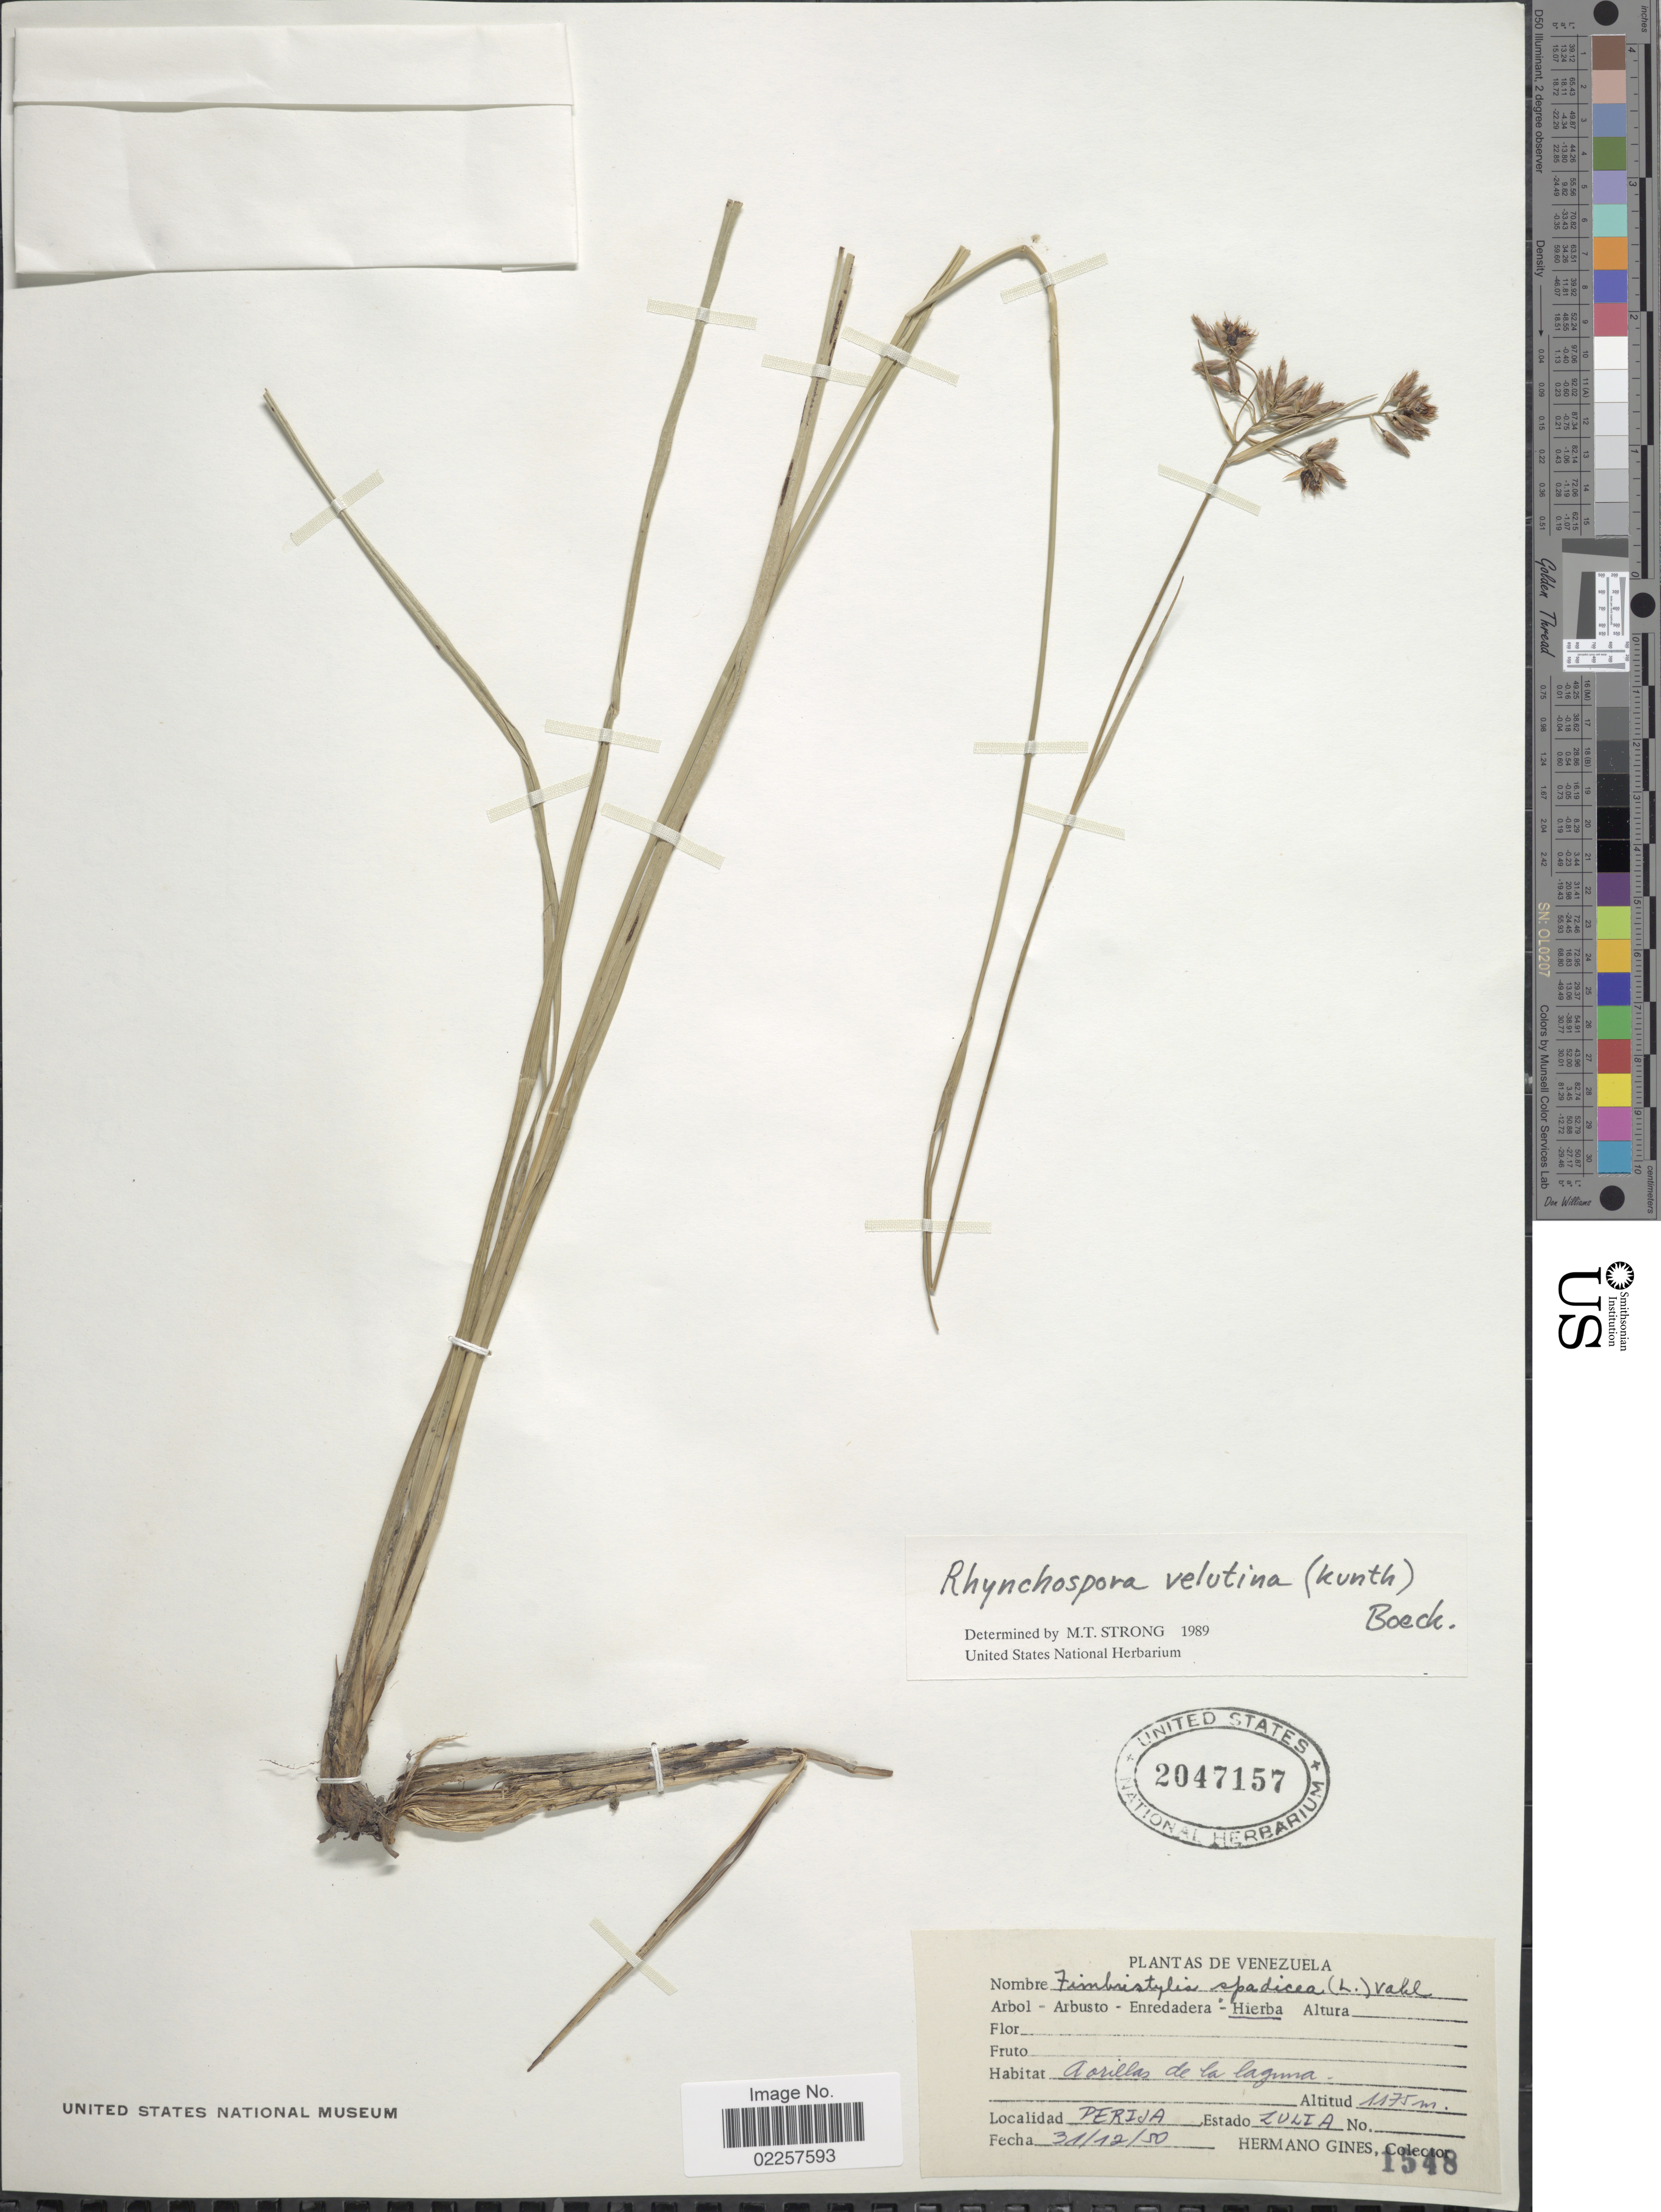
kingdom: Plantae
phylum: Tracheophyta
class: Liliopsida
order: Poales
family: Cyperaceae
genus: Rhynchospora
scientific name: Rhynchospora velutina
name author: (Kunth) Boeckeler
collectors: Bro. Gines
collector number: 1548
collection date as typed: Transcribed d/m/y: 31/12/50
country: Venezuela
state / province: Zulia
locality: Perija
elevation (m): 1175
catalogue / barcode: US 2047157